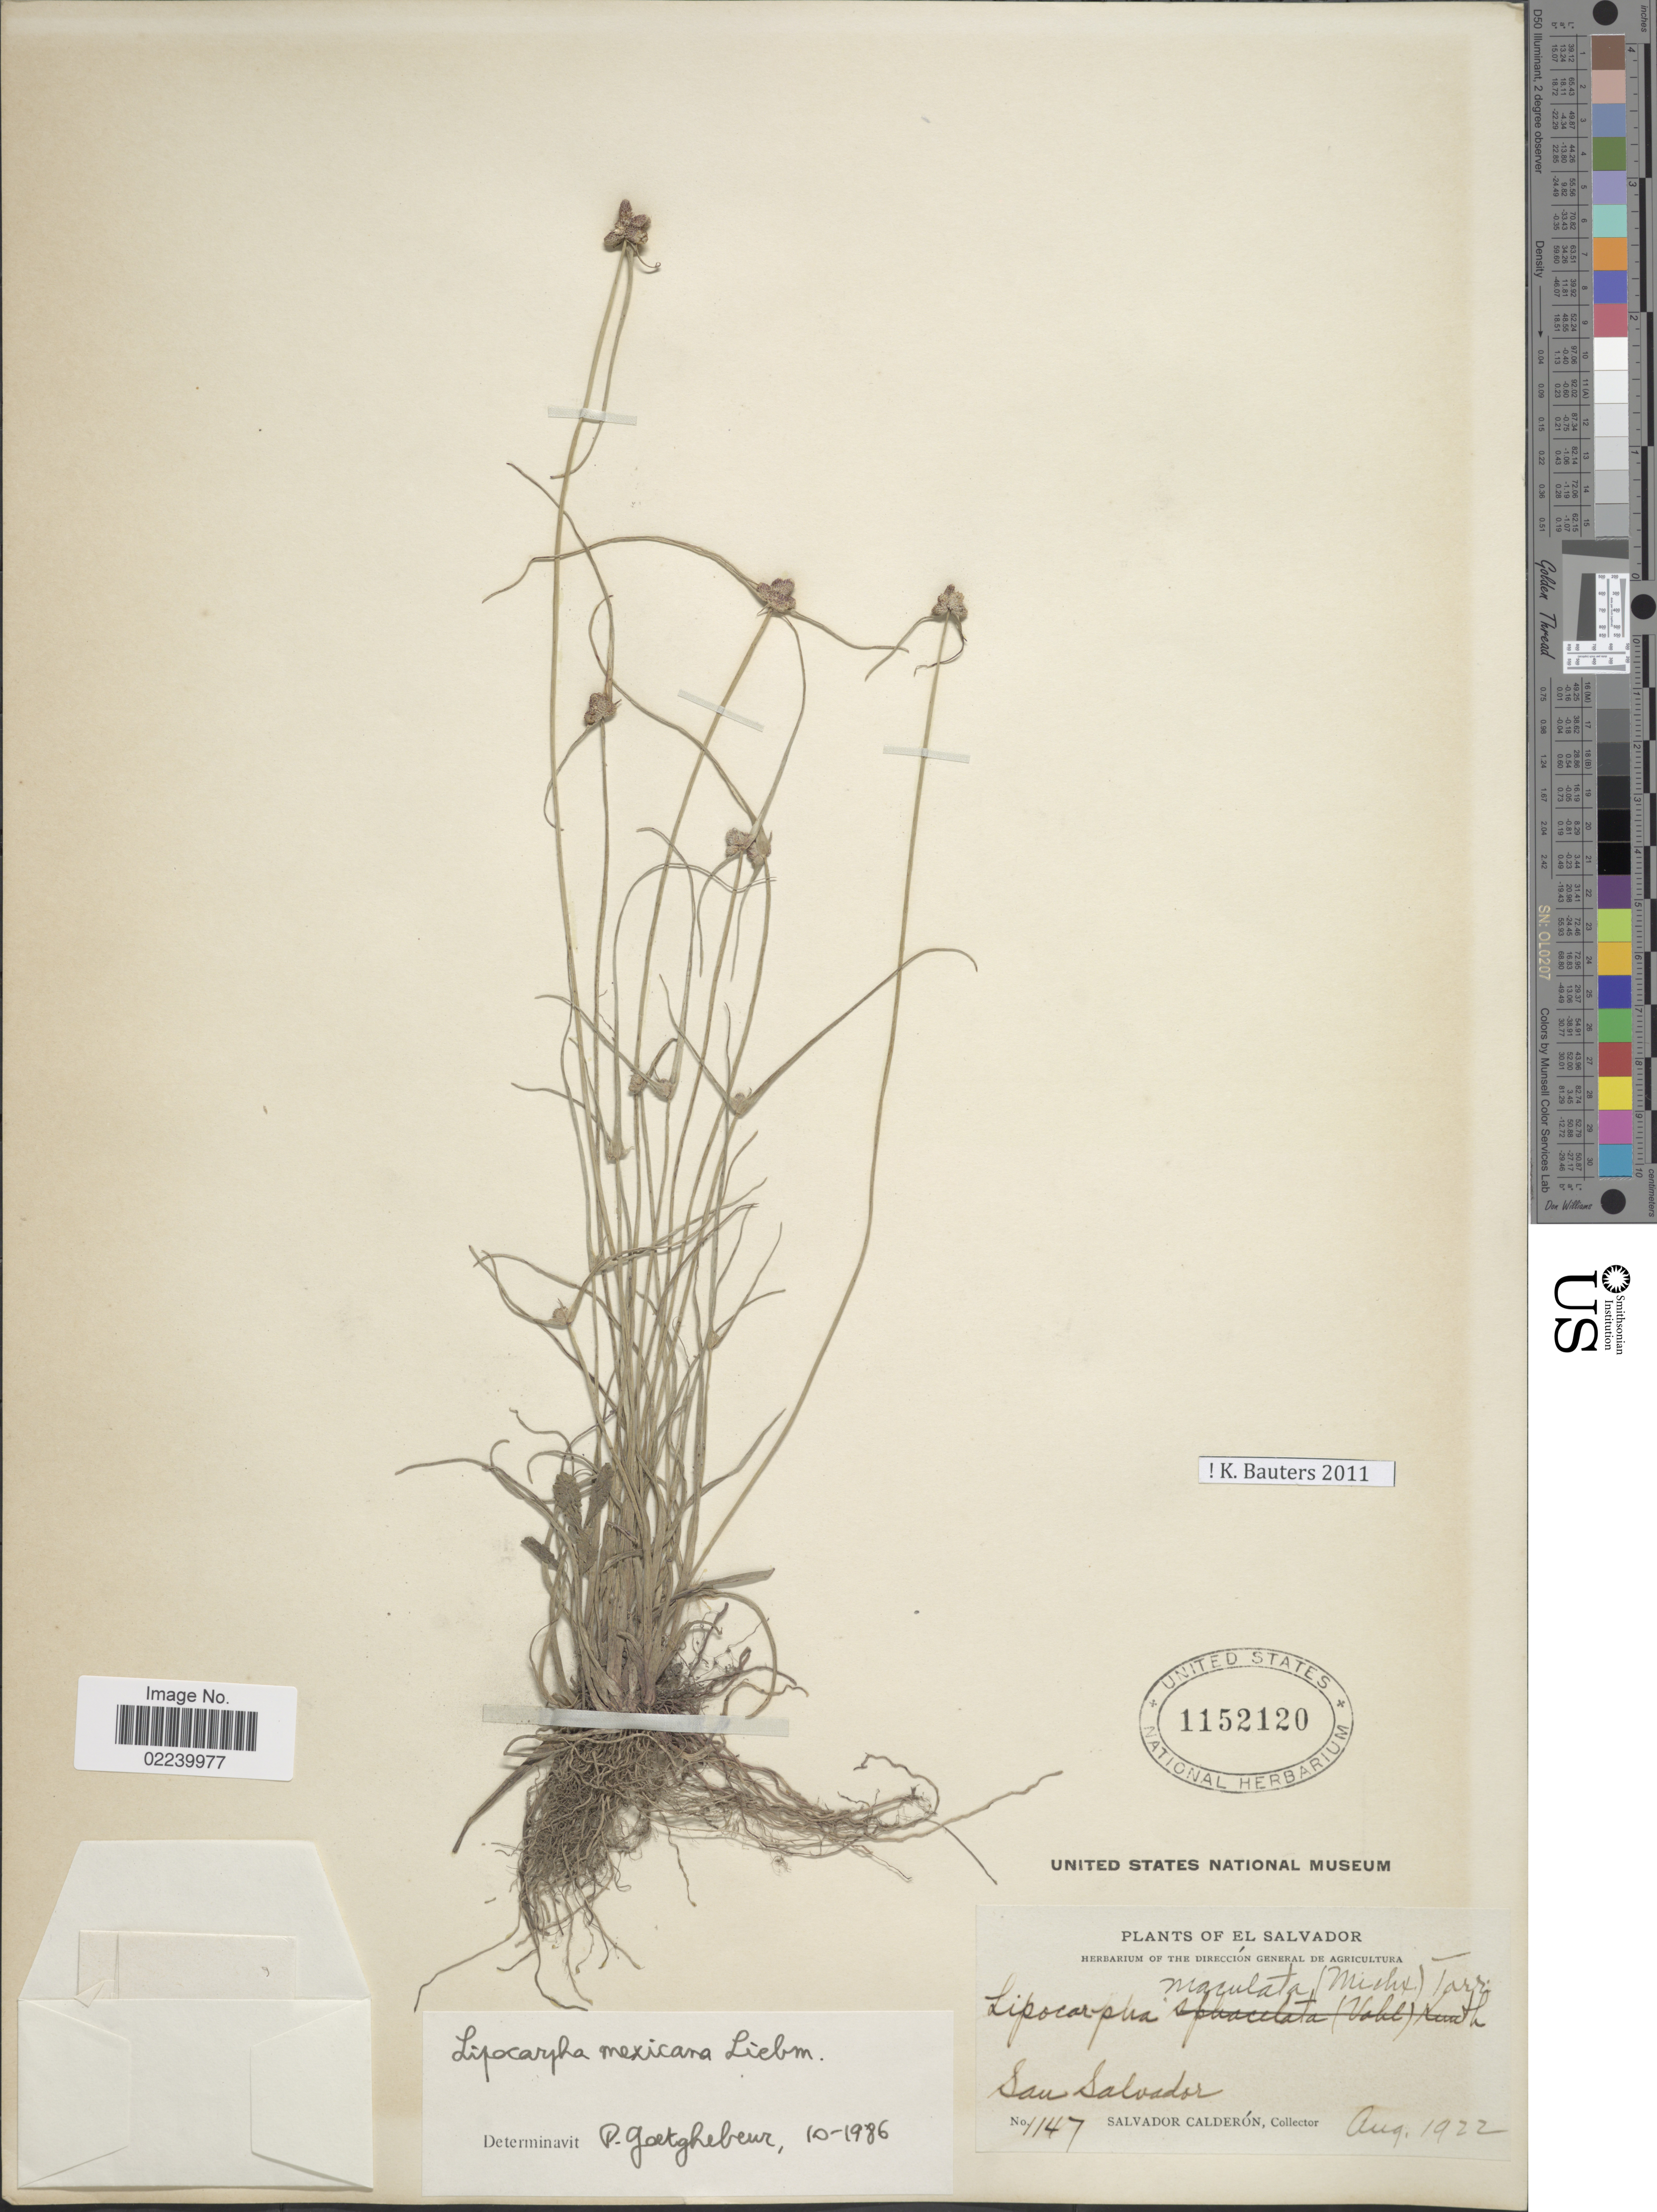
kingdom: Plantae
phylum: Tracheophyta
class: Liliopsida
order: Poales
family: Cyperaceae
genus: Cyperus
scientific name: Cyperus lipomexicanus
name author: Goetgh.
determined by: Strong, M. T., (US), Smithsonian Institution - National Museum of Natural History (UNITED STATES)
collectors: S. Calderón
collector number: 1147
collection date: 1922-08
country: El Salvador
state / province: San Salvador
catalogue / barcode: US 1152120